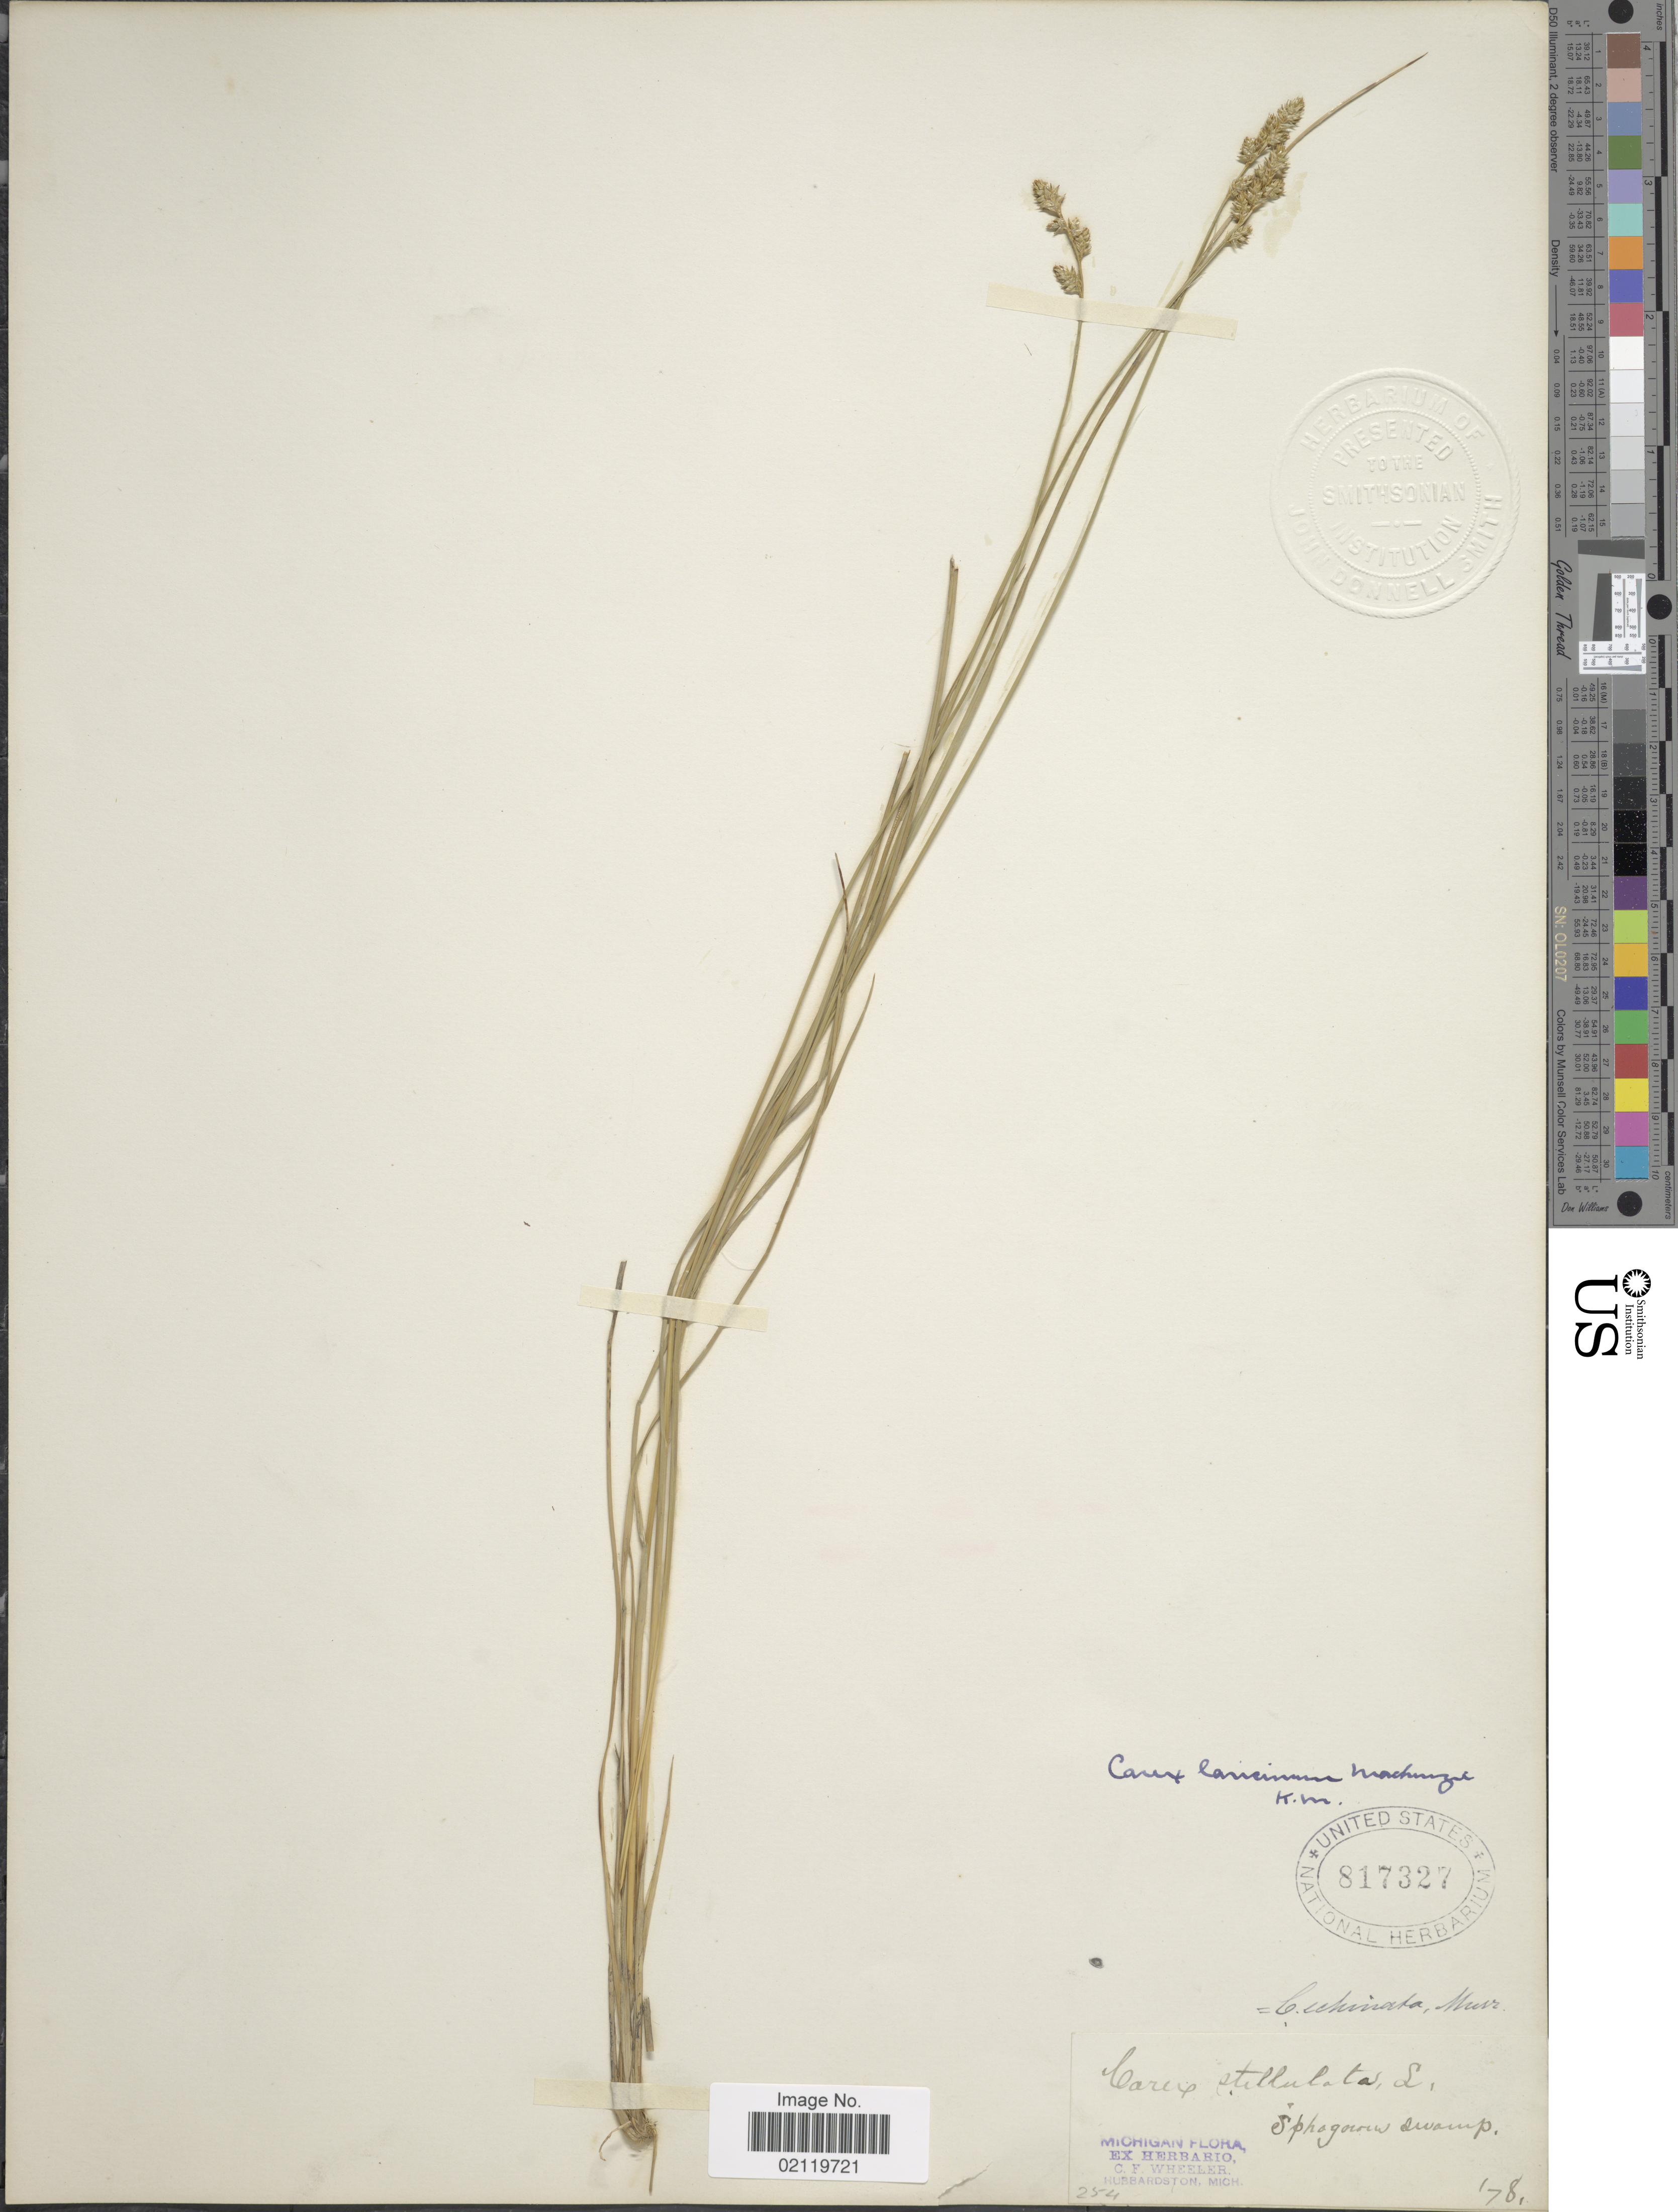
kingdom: Plantae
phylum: Tracheophyta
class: Liliopsida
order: Poales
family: Cyperaceae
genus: Carex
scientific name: Carex echinata subsp. echinata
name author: Murray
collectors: Ex Herb. C. F. Wheeler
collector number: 254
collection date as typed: Transcribed d/m/y: //78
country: United States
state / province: Michigan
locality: Sphagnous swamp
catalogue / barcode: US 817327